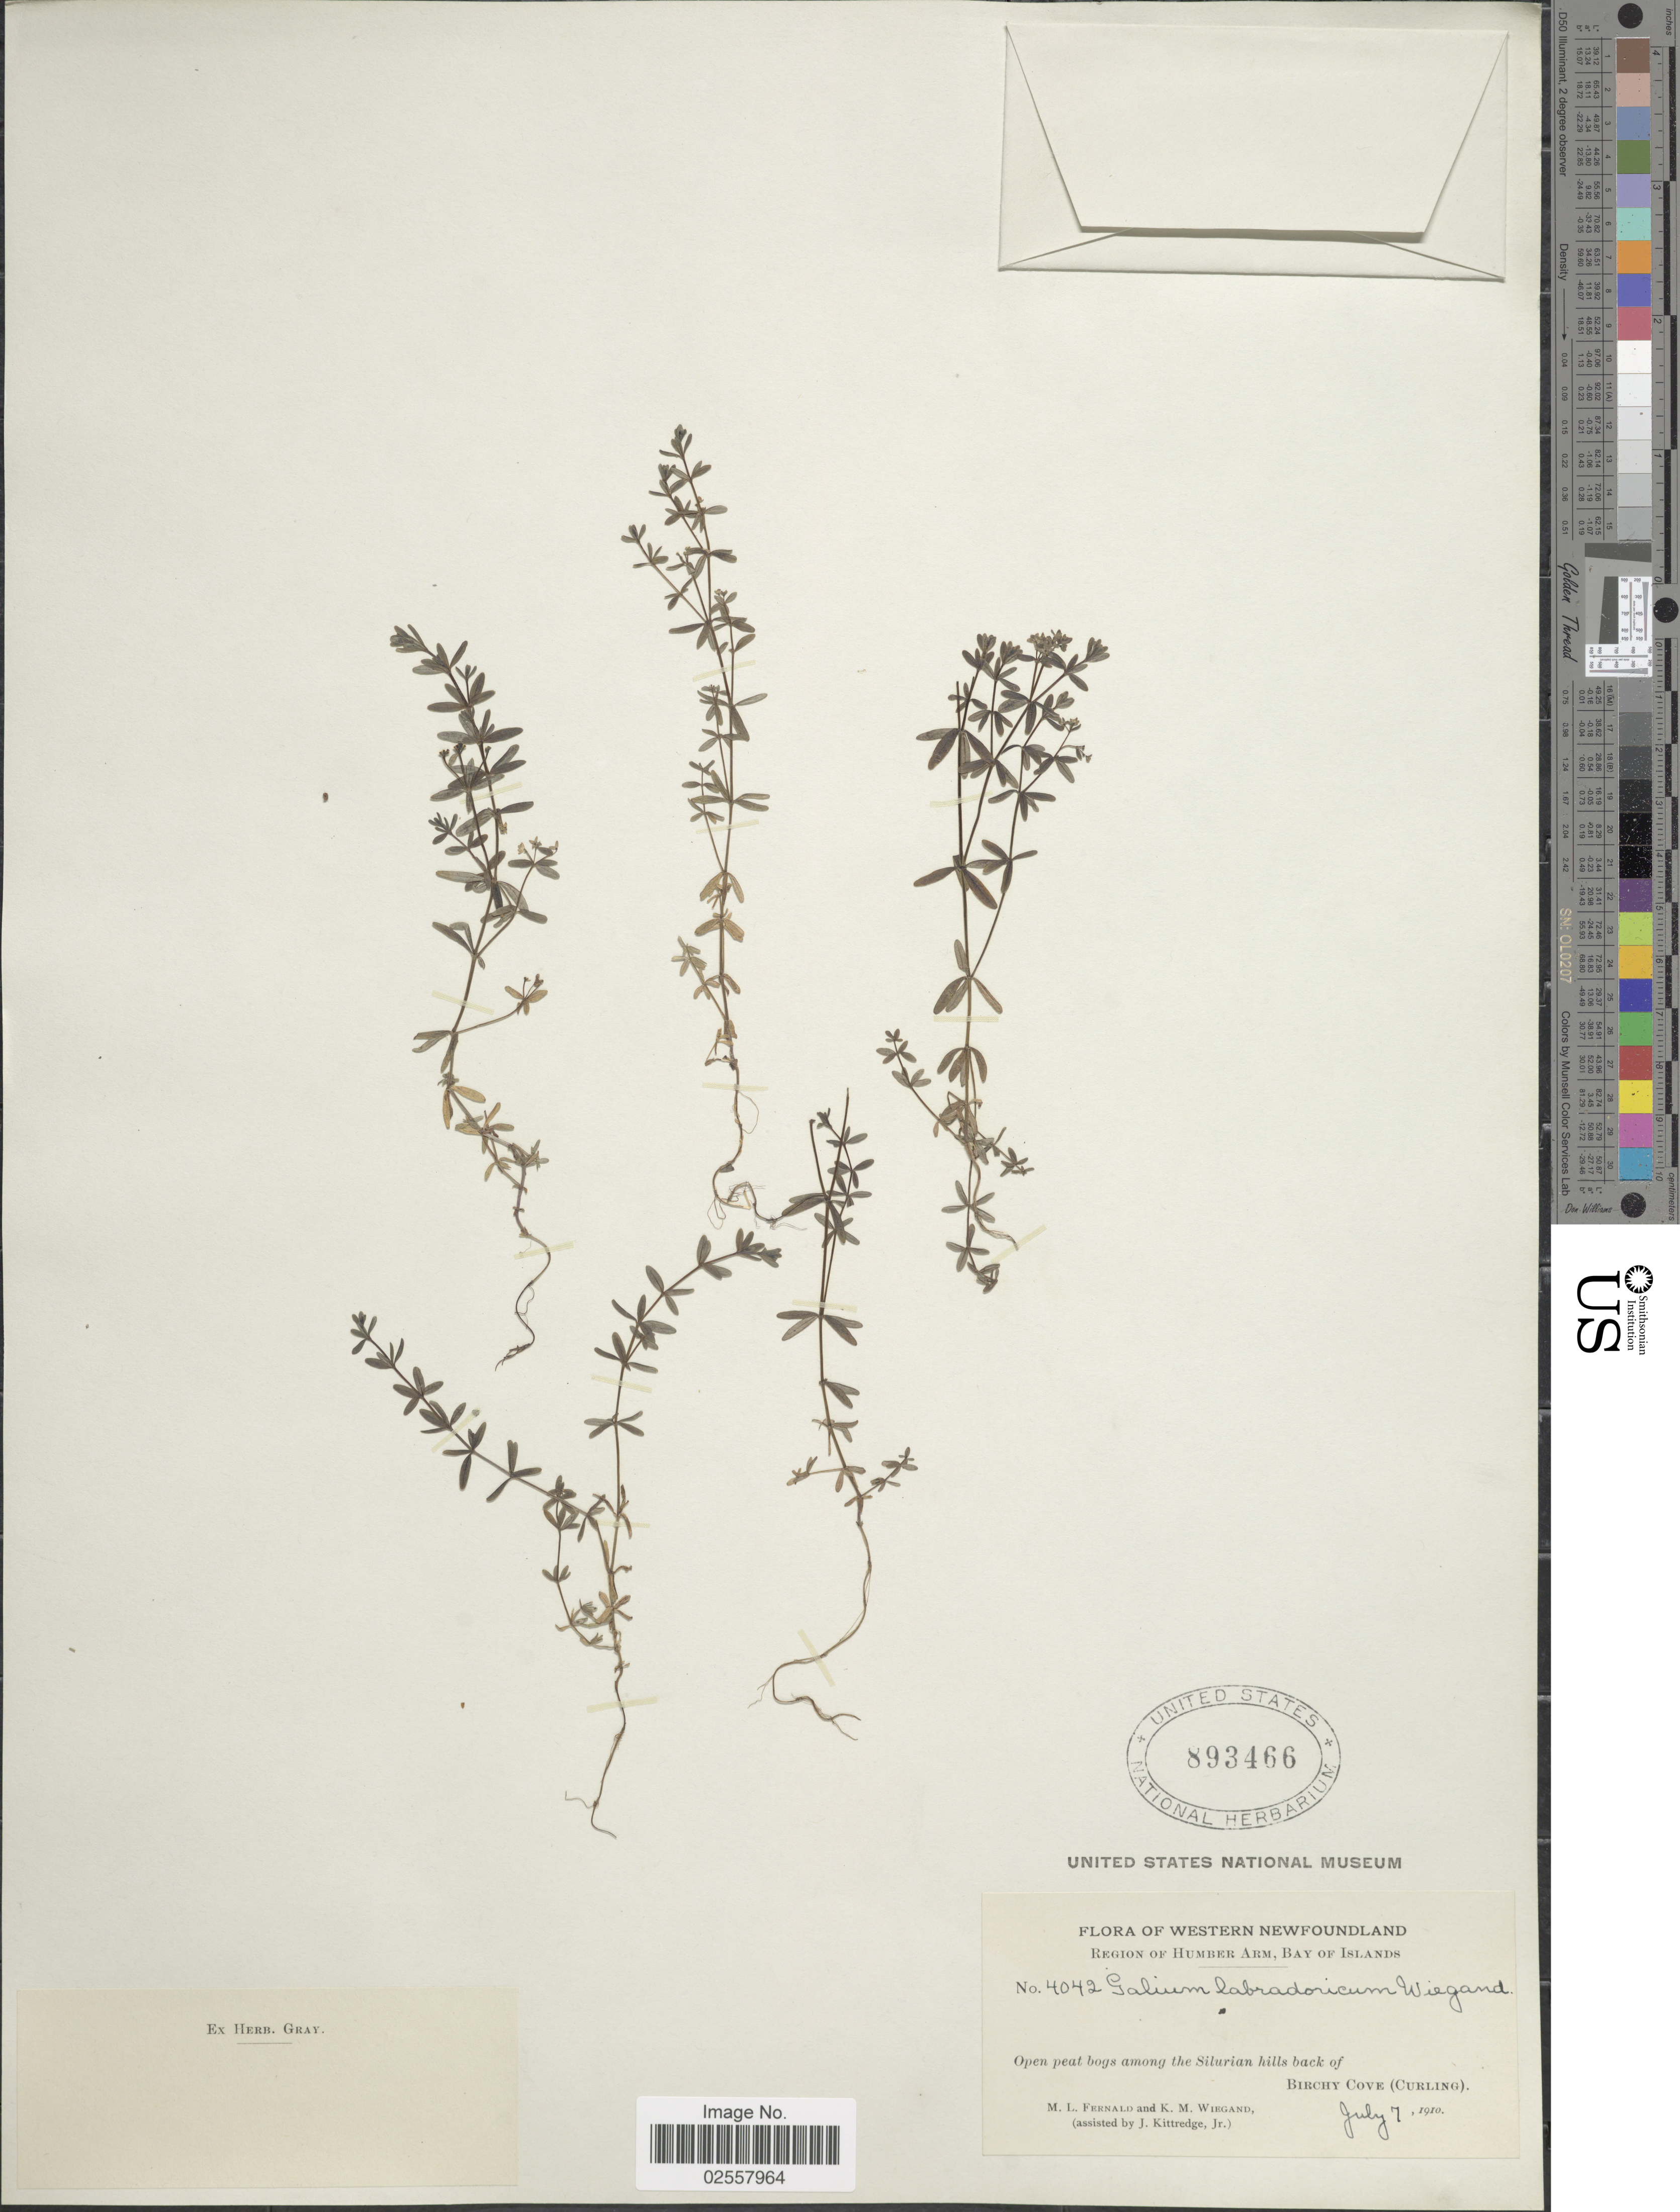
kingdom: Plantae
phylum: Tracheophyta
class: Magnoliopsida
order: Gentianales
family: Rubiaceae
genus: Galium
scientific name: Galium labradoricum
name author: (Wiegand) Wiegand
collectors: M. L. Fernald & K. M. Wiegand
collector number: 4042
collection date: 1910-07-07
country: Canada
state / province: Newfoundland and Labrador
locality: Western Newfoundland, Region of Humber Arm, Bay of Islands, open peat bogs among the Silurian hills back of Birchy Cove (Curling)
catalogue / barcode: US 893466